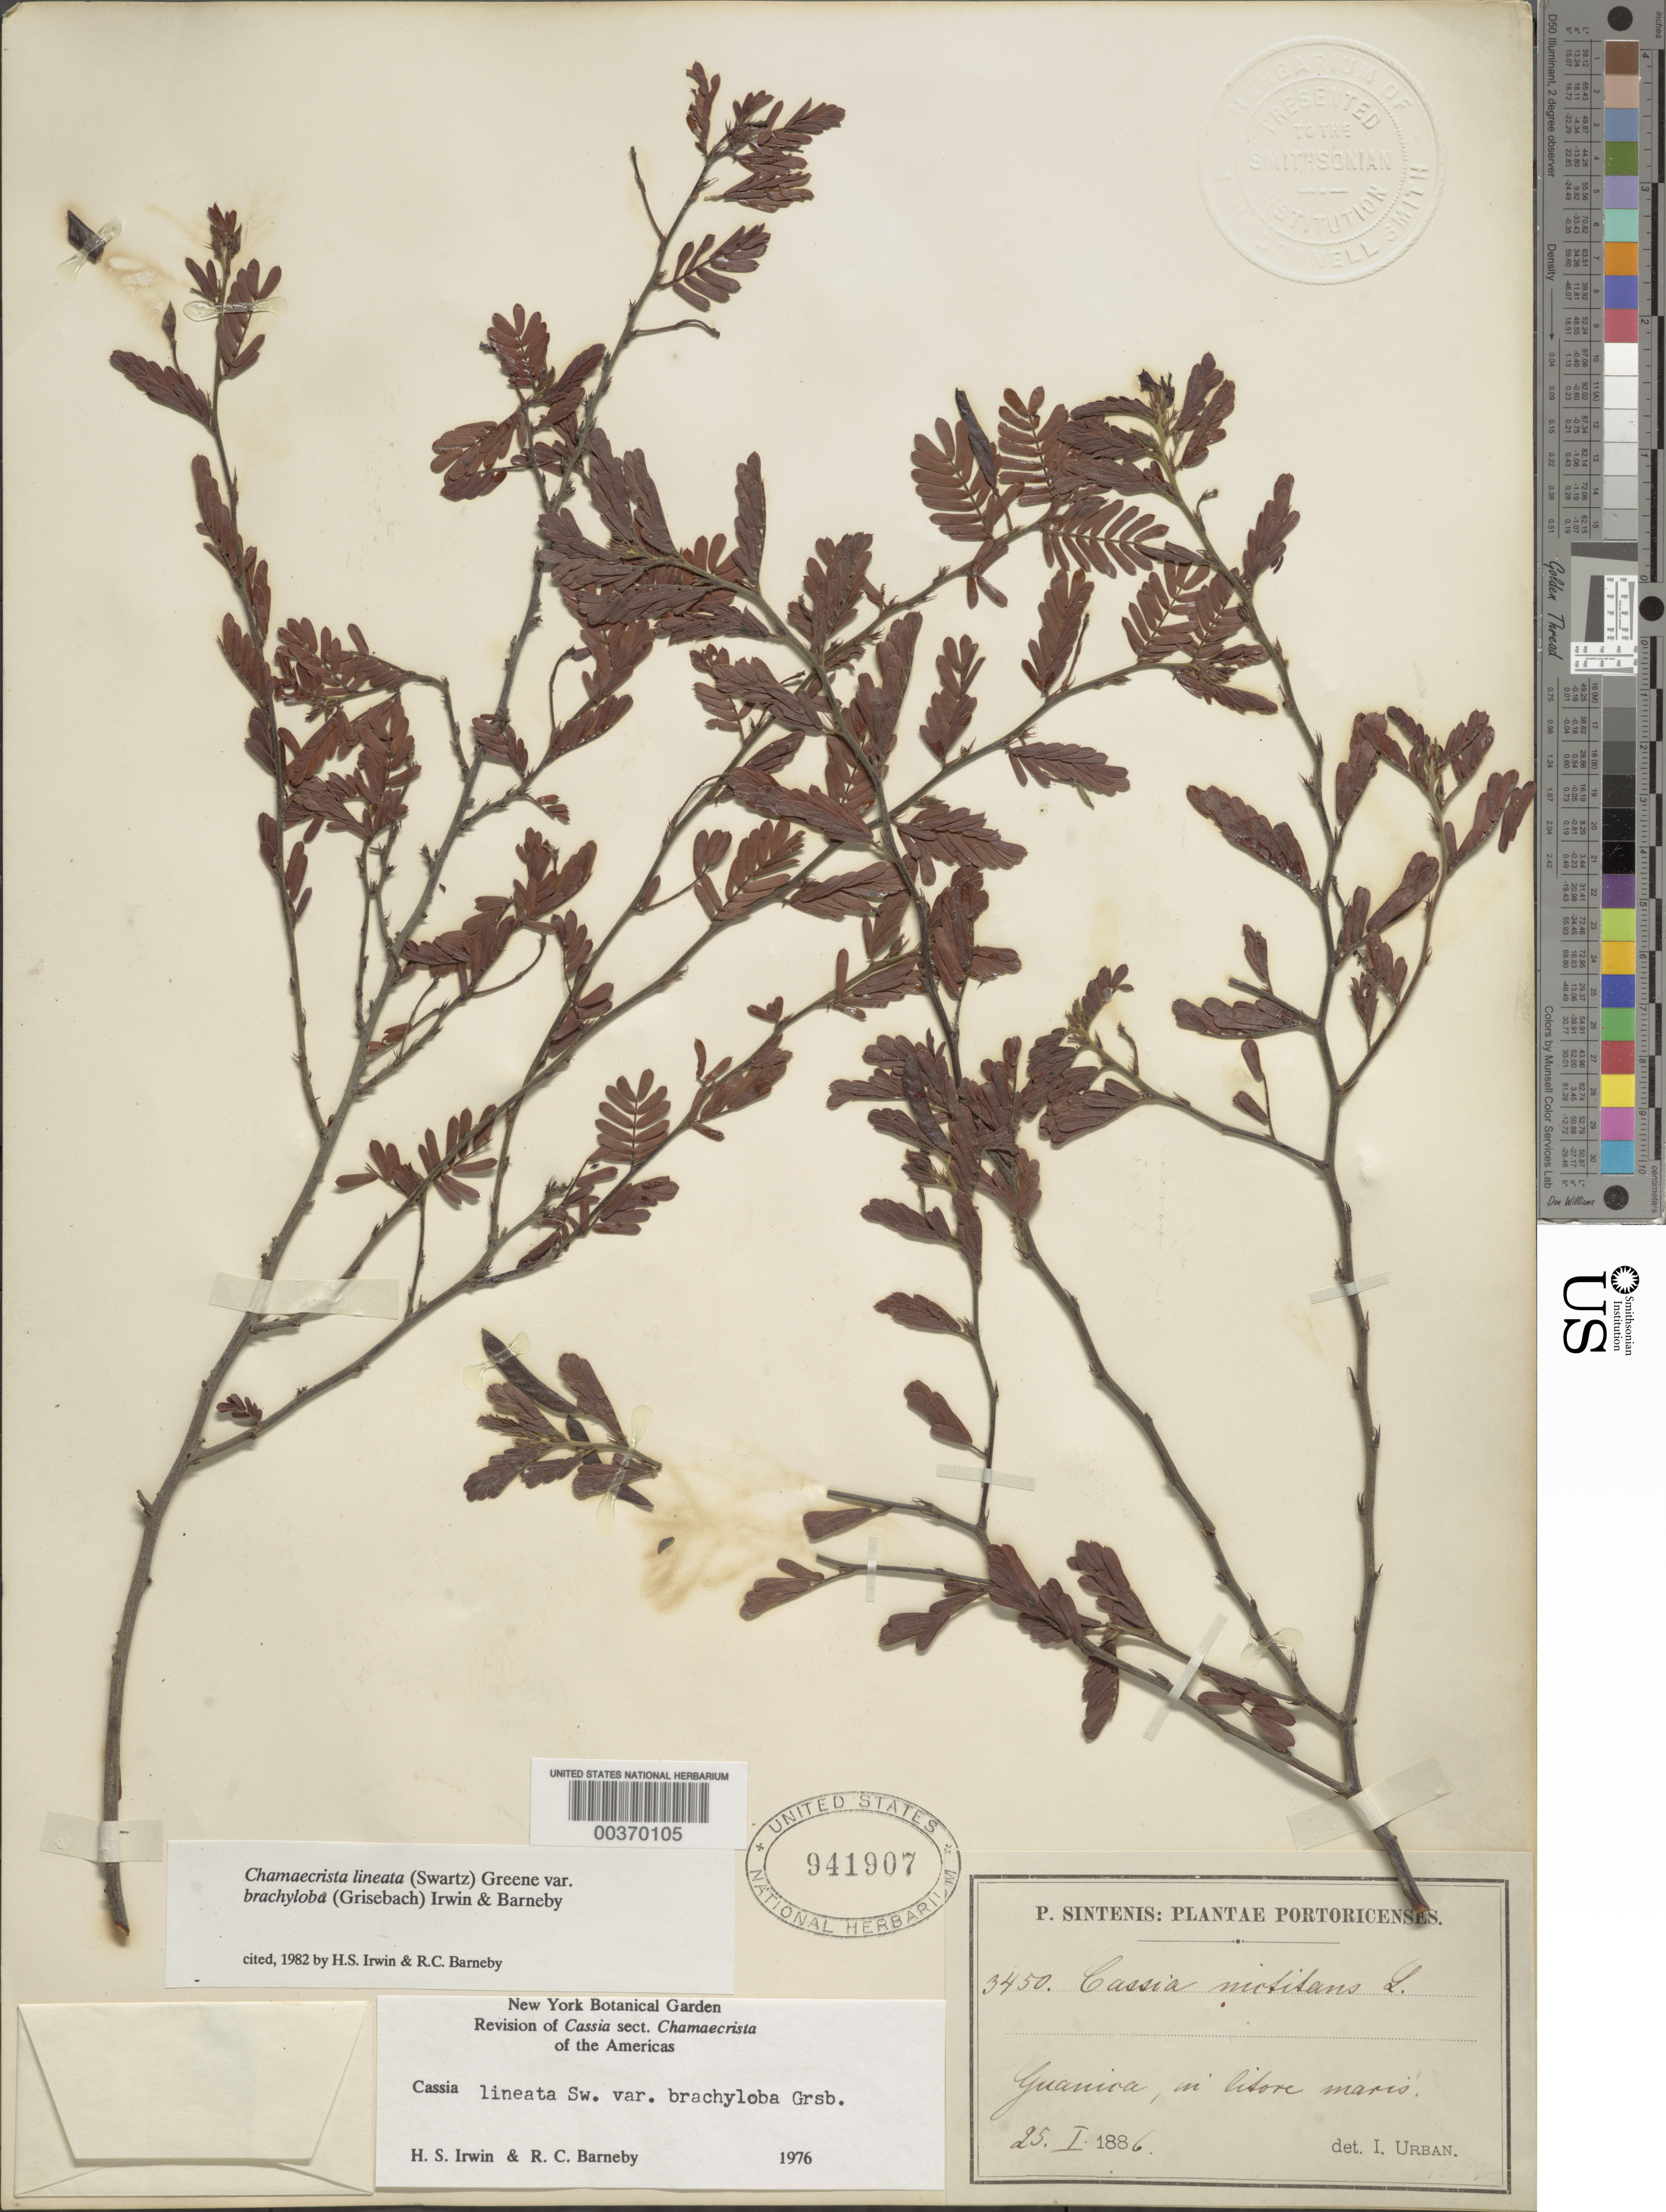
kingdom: Plantae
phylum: Tracheophyta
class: Magnoliopsida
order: Fabales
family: Fabaceae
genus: Chamaecrista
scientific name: Chamaecrista lineata var. brachyloba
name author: (Griseb.) H.S. Irwin & Barneby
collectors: P. Sintenis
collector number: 3450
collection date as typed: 25 Jan 1886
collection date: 1886-01-25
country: Puerto Rico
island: Greater Antilles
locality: Guanica, in litore maris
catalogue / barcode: US 941907